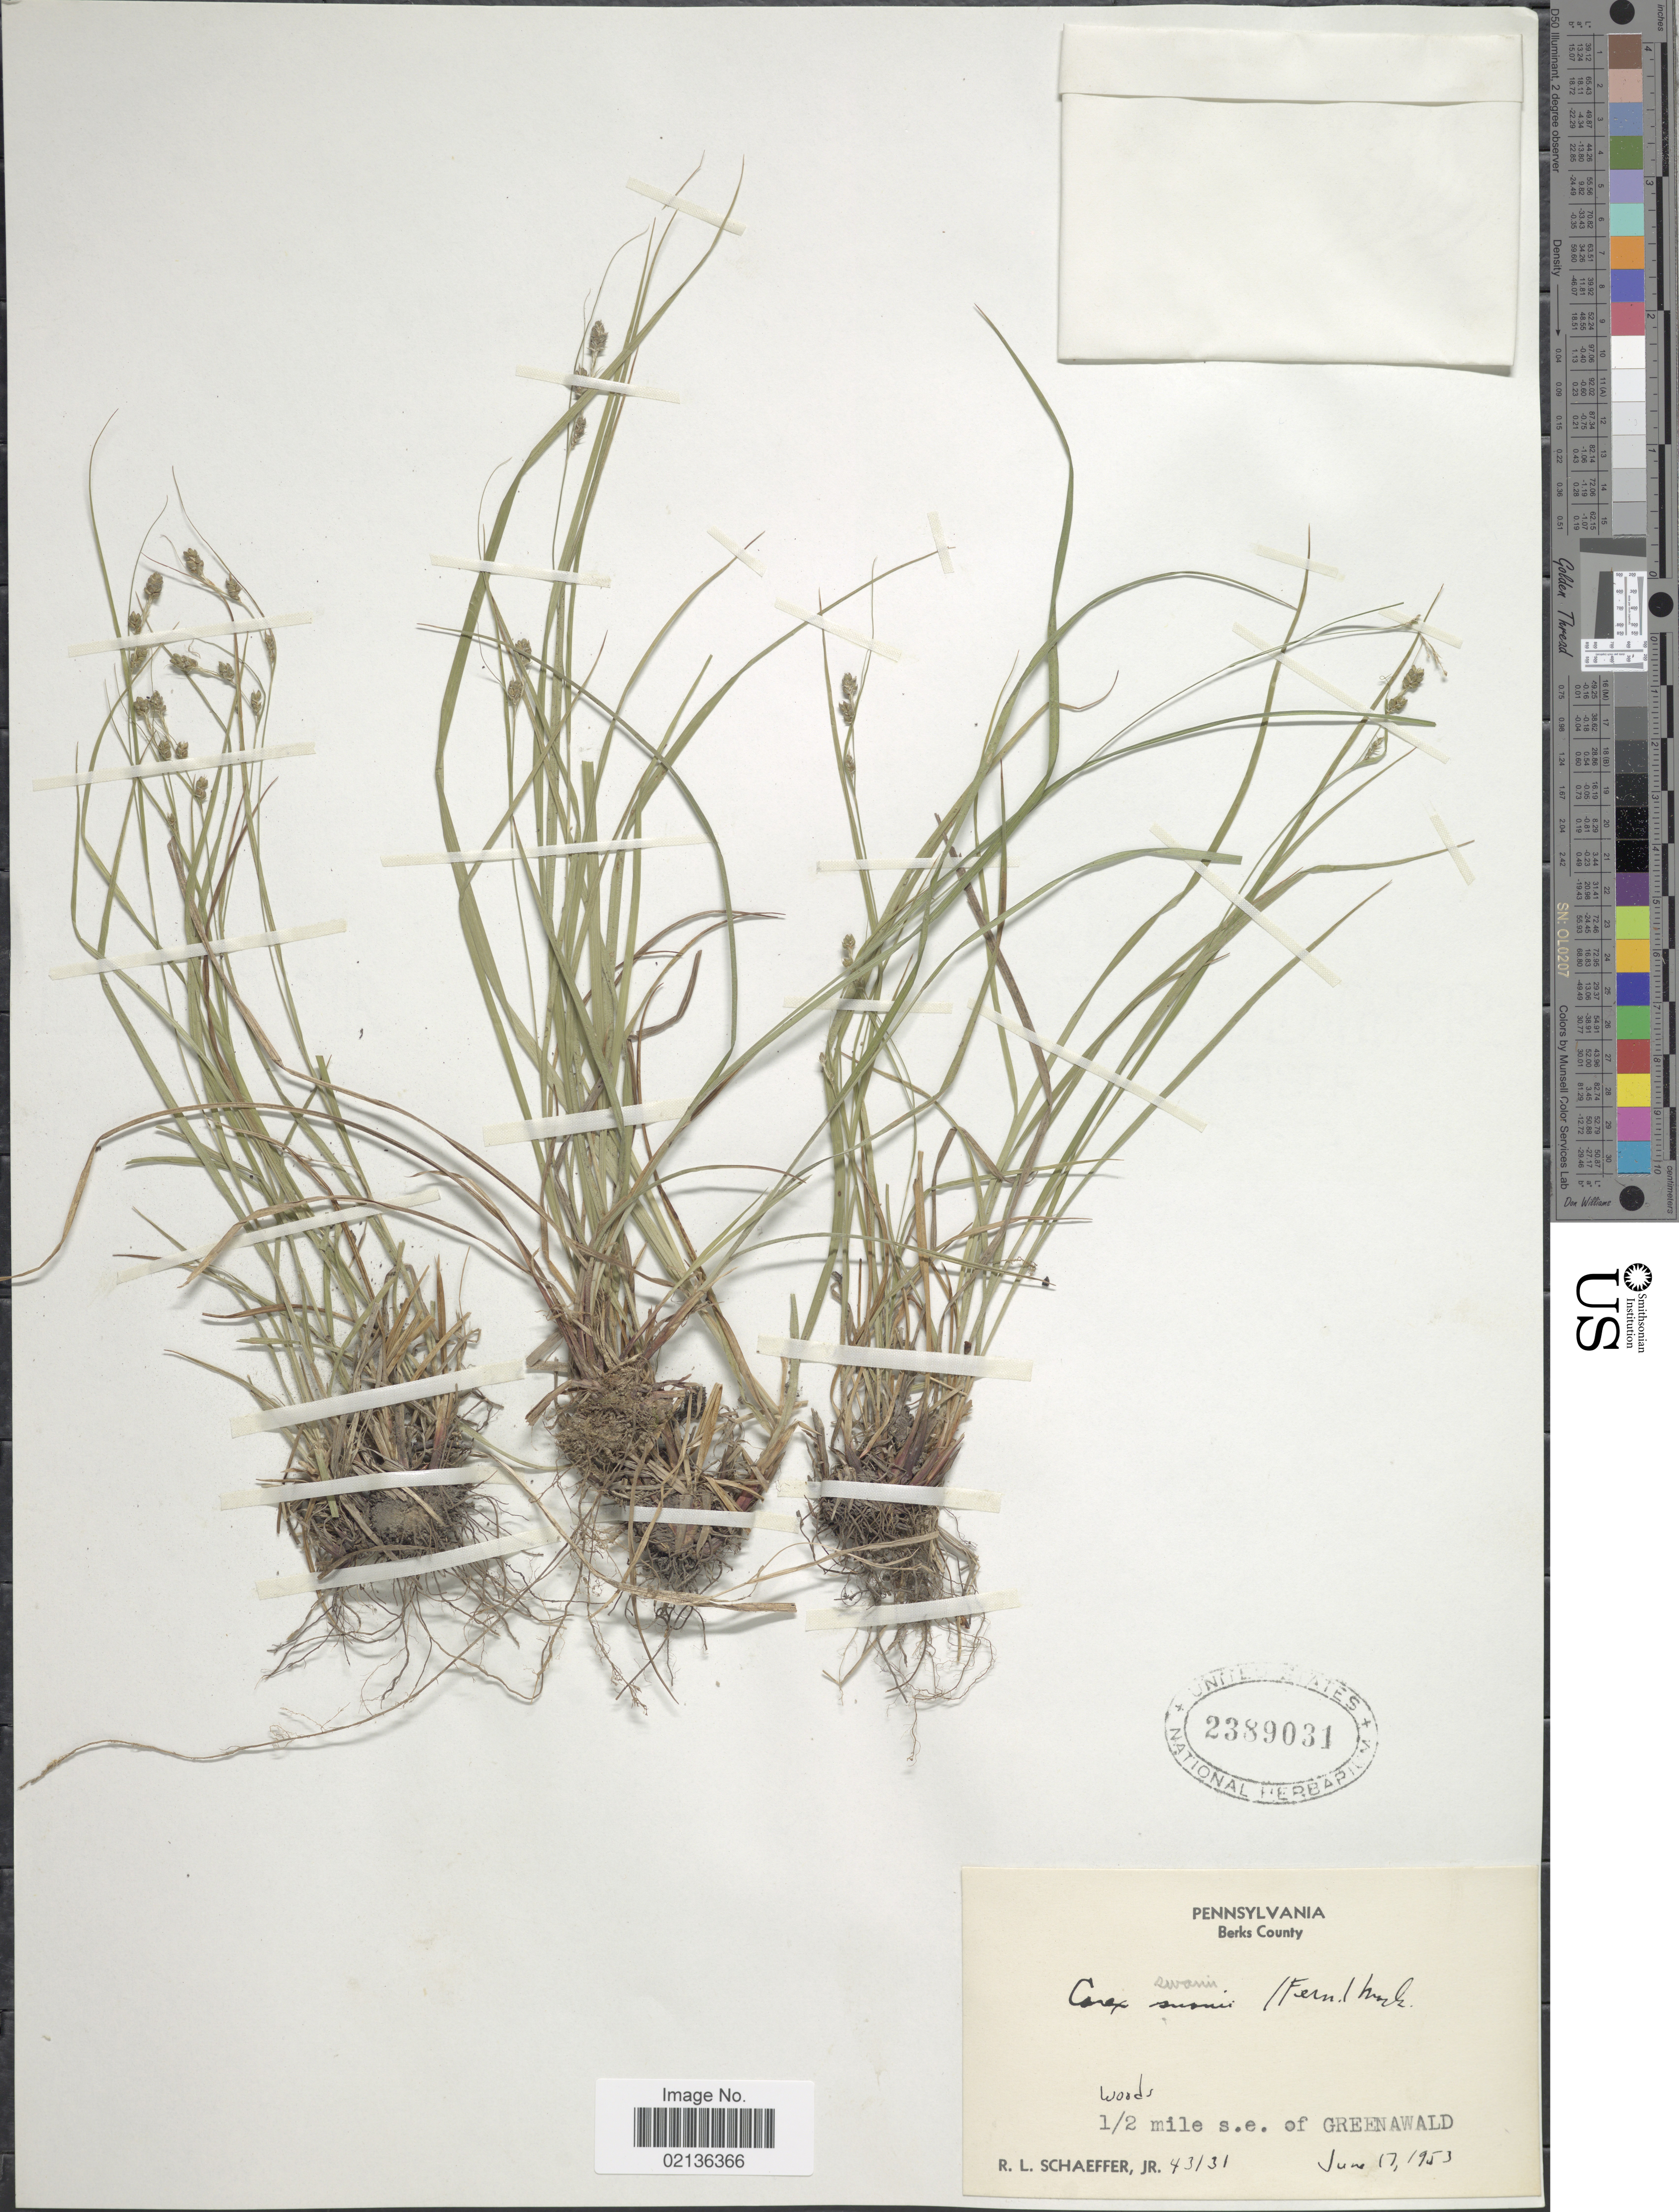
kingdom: Plantae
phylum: Tracheophyta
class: Liliopsida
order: Poales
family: Cyperaceae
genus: Carex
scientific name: Carex swanii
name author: (Fernald) Mack.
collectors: R. L. Schaeffer Jr.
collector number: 43131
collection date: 1953-06-17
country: United States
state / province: Pennsylvania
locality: Berks County, ½ mile s.e. of Greenawald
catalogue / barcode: US 2389031